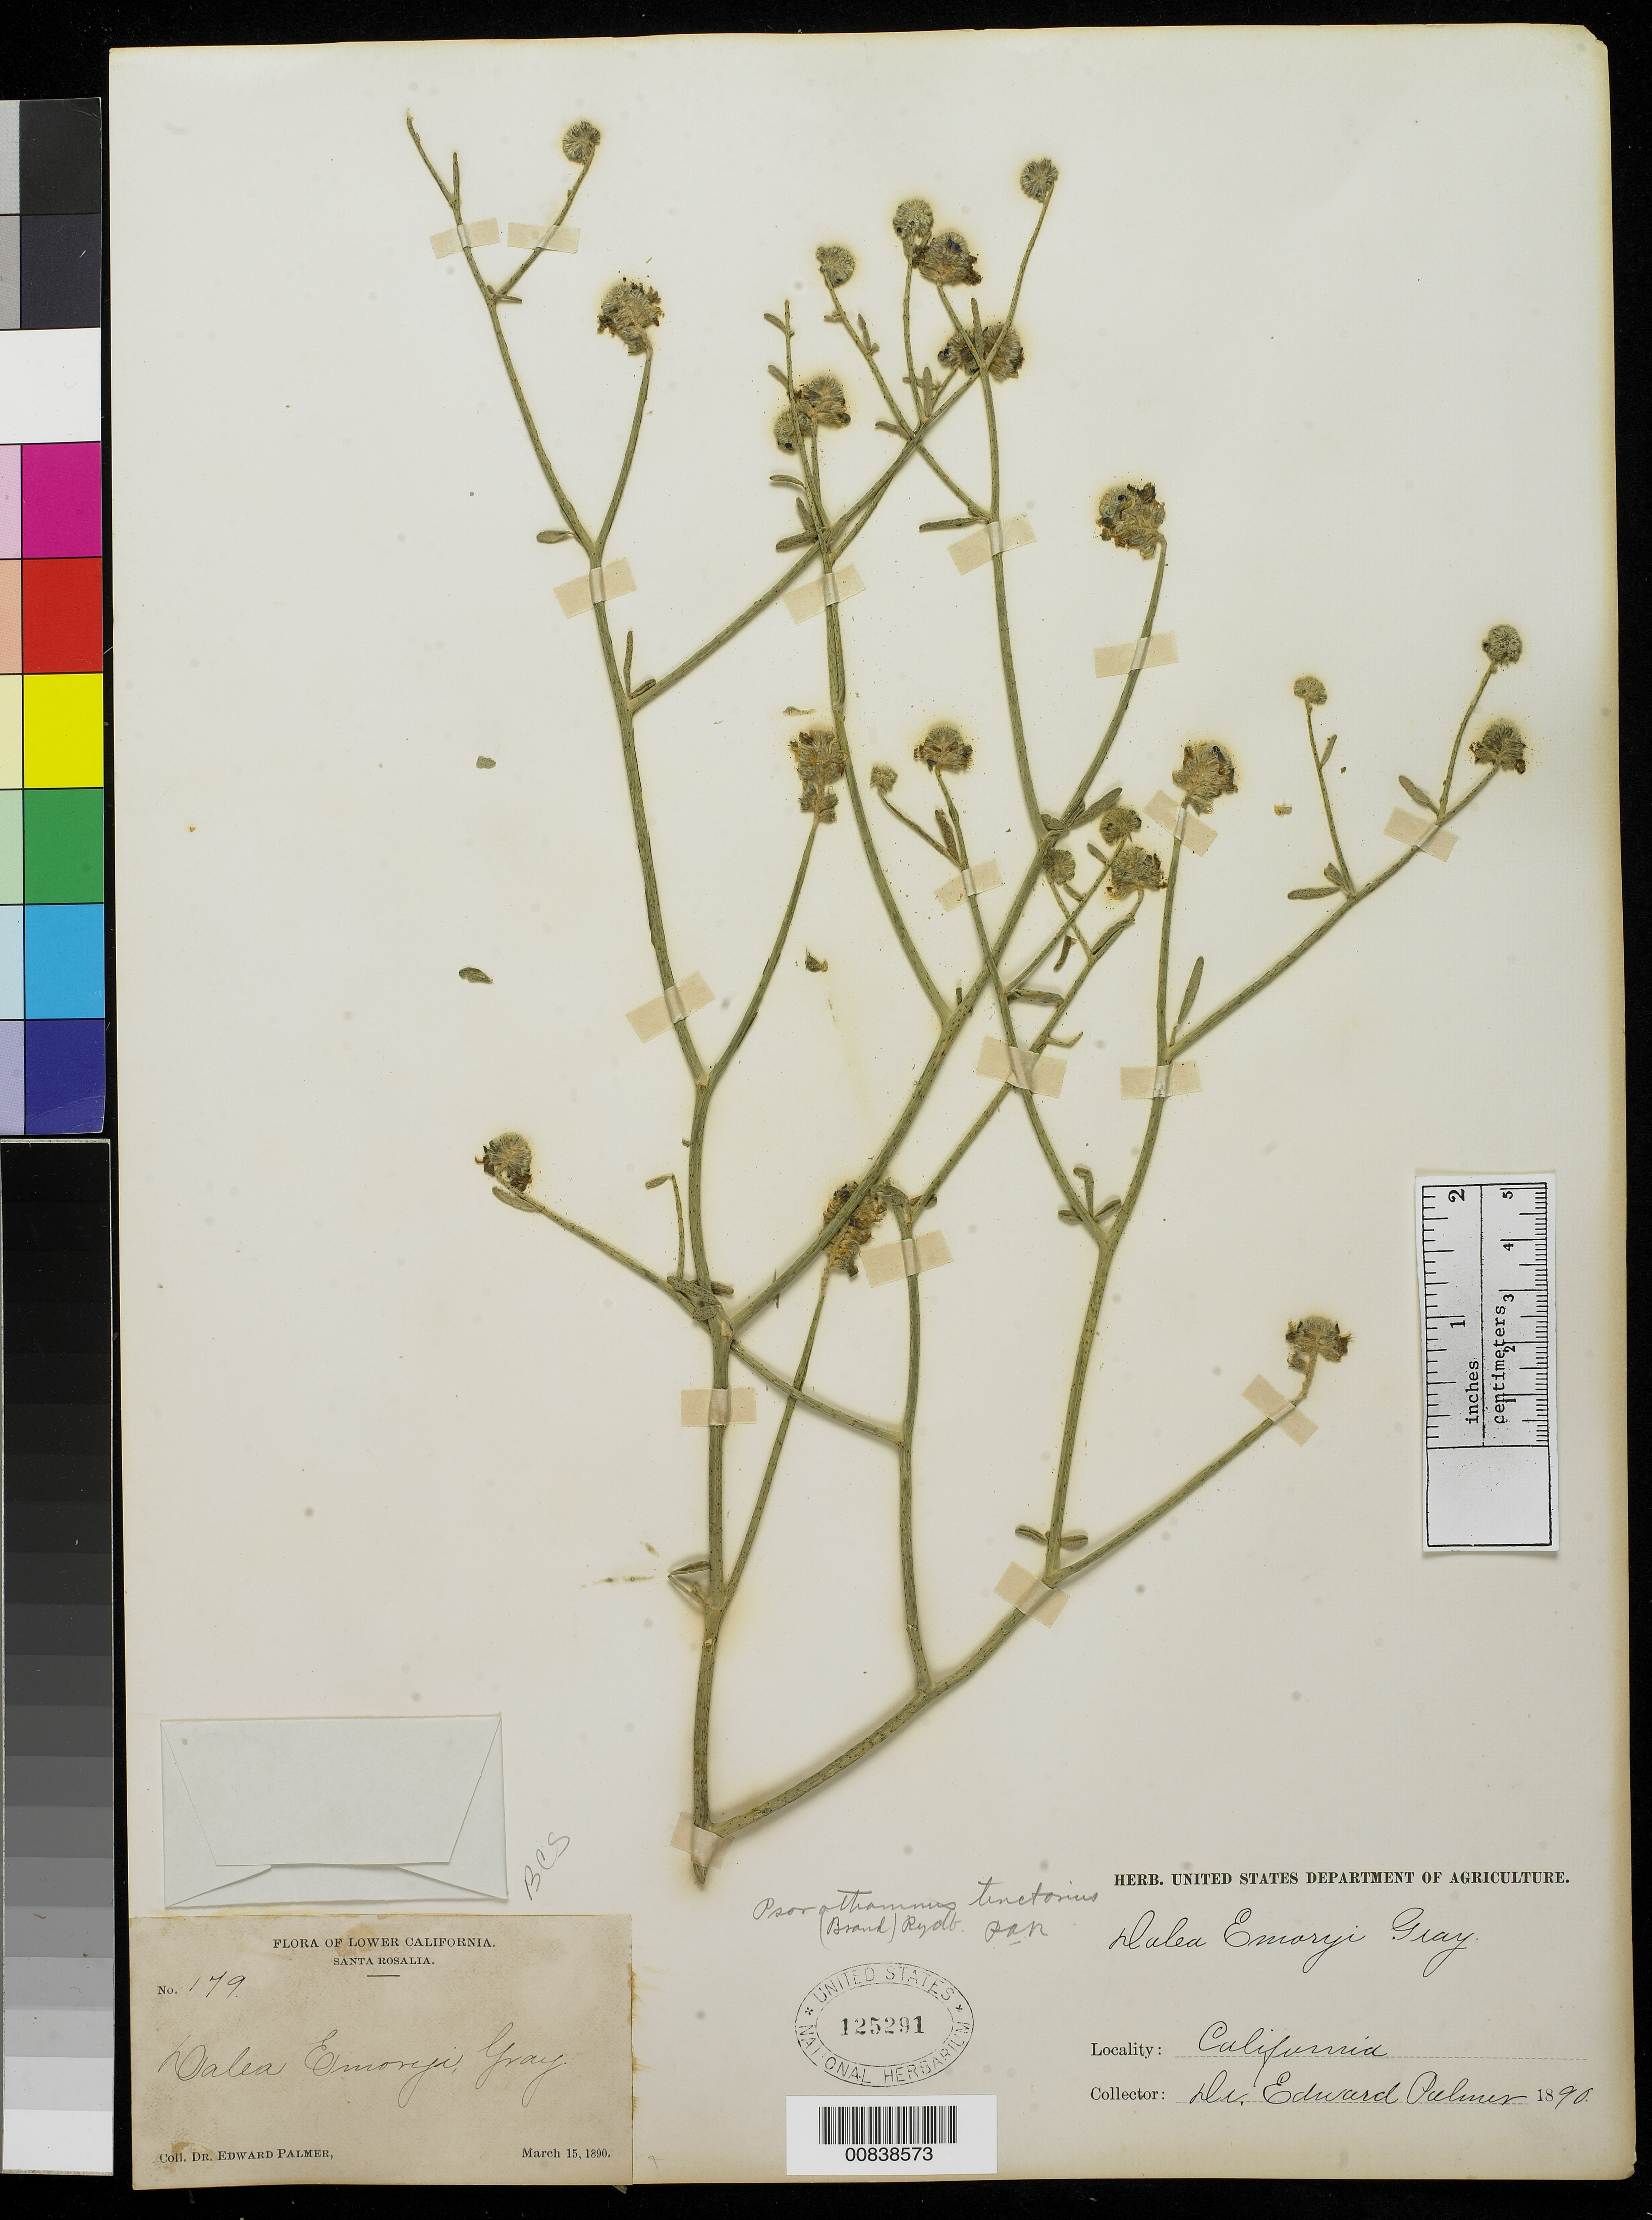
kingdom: Plantae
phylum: Tracheophyta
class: Magnoliopsida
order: Fabales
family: Fabaceae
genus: Psorothamnus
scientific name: Psorothamnus emoryi var. arenarius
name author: (Brandegee) Rydb.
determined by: Strong, M. T., (US), Smithsonian Institution - National Museum of Natural History (UNITED STATES)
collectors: E. Palmer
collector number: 179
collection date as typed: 15 Mar 1890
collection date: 1890-03-15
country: Mexico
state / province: Baja California Sur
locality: Santa Rosalia, Baja California Sur.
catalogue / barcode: US 125291